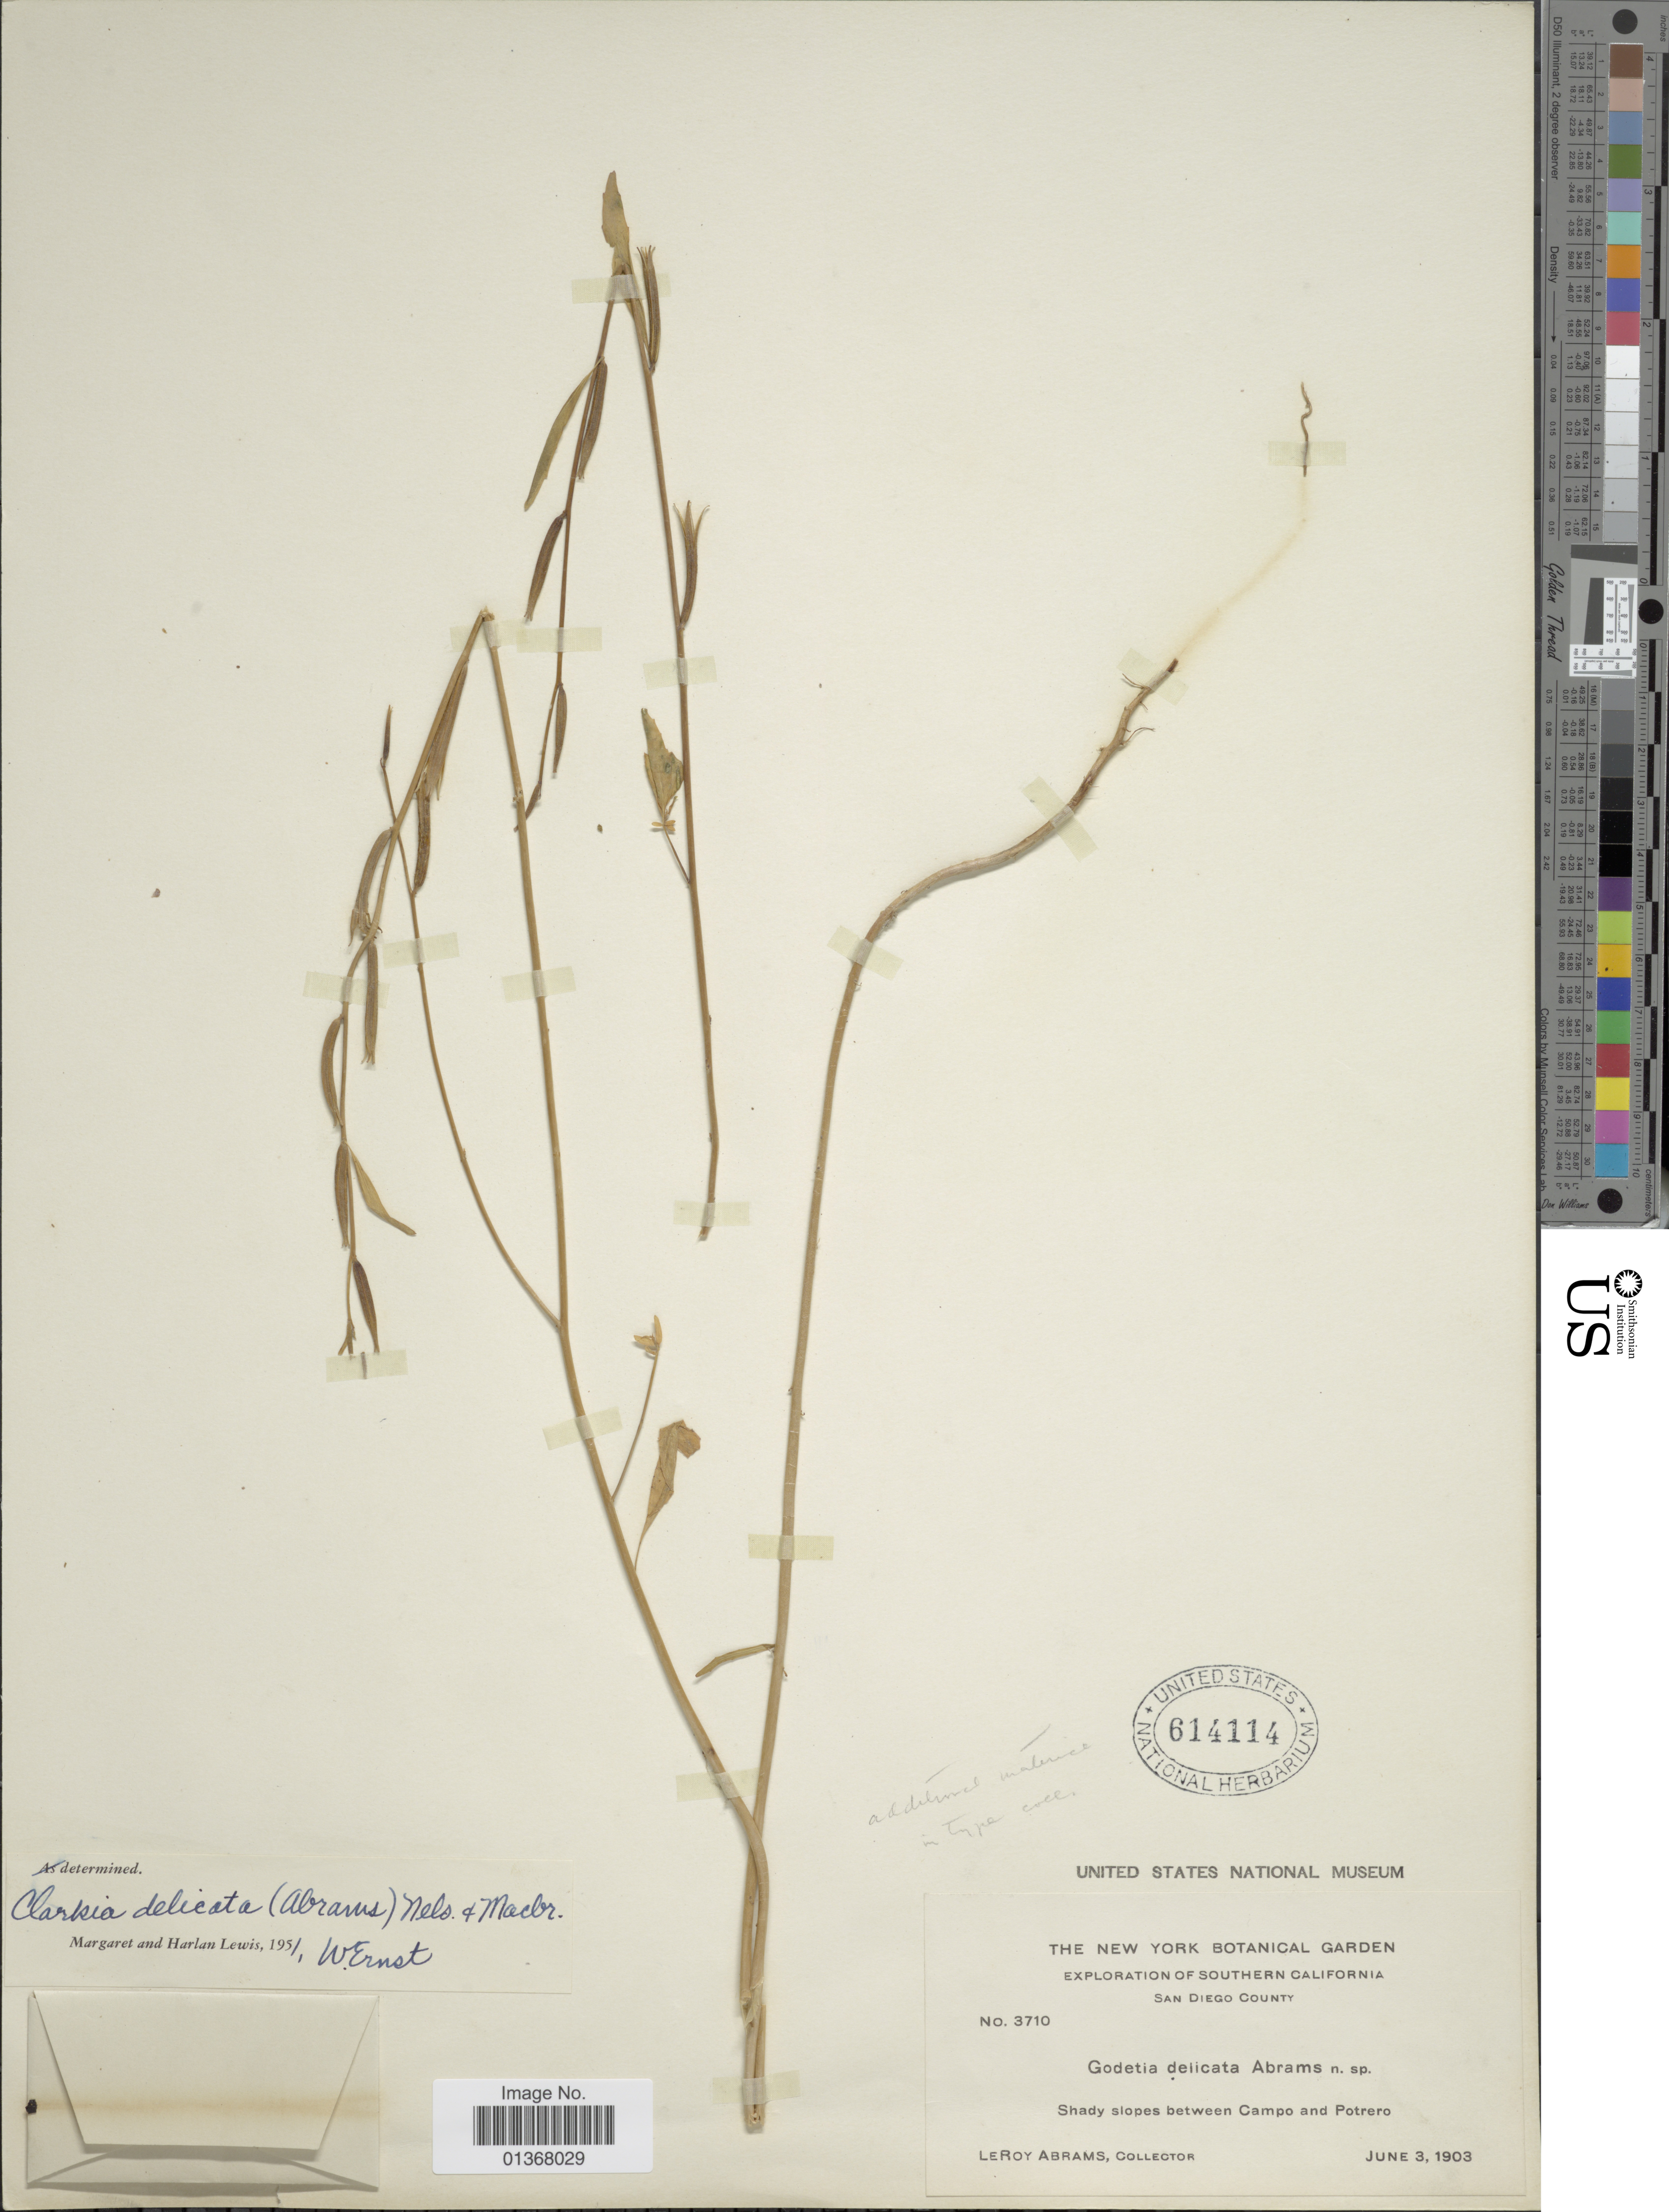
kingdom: Plantae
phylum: Tracheophyta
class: Magnoliopsida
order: Myrtales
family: Onagraceae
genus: Clarkia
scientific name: Clarkia delicata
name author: (Abrams) A. Nelson & J.F. Macbr.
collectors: L. Abrams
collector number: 3710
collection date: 1903-06-03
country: United States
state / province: California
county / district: San Diego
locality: San Diego County, Shady slopes between Campo and Potrero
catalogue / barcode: US 614114